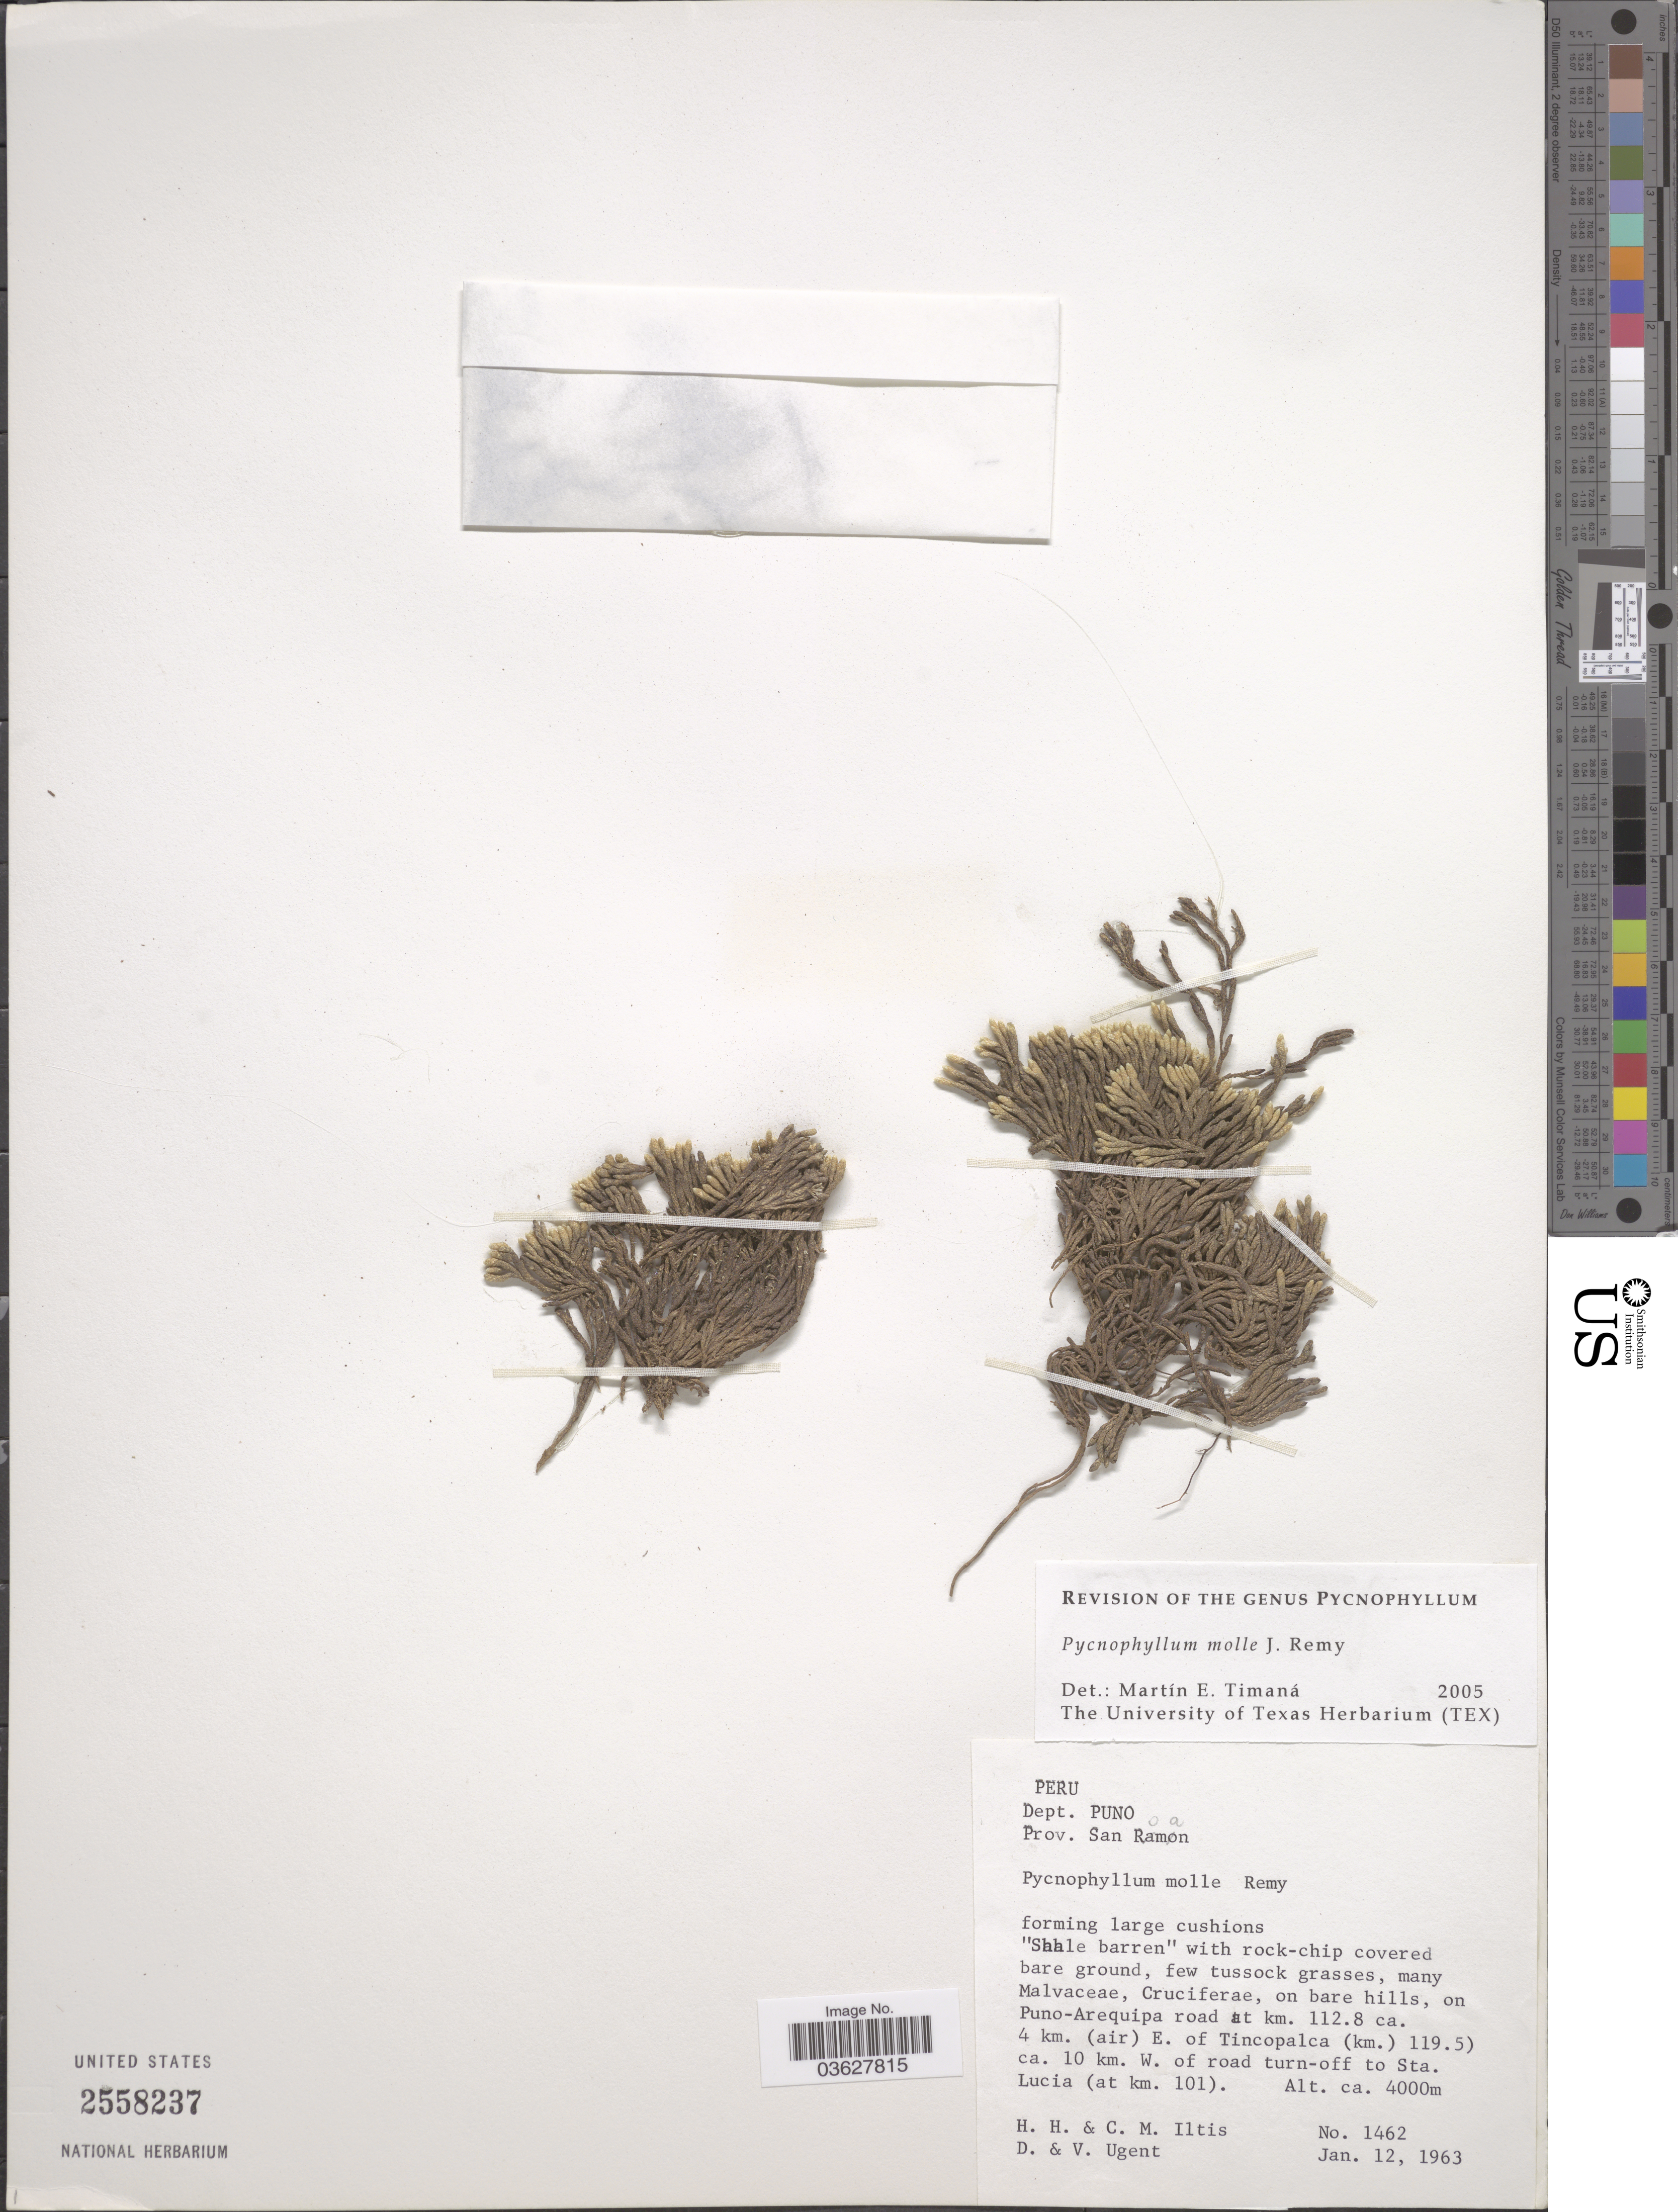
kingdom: Plantae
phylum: Tracheophyta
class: Magnoliopsida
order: Caryophyllales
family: Caryophyllaceae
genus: Pycnophyllum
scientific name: Pycnophyllum molle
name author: J. Rémy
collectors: H. H. Iltis, C. M Iltis, D. Ugent & V. Ugent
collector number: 1462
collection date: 1963-01-12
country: Peru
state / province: Puno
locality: Dept. Puno. Prov. San Roman. On bare hills, on Puno-Arequipa road at km. 112.8 ca. 4 km. (air) E. of Tincopalca (km.) 119.5) ca. 10 km. W. of road turn-off to Sta. Lucia (at km. 101).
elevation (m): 4000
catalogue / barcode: US 2558237